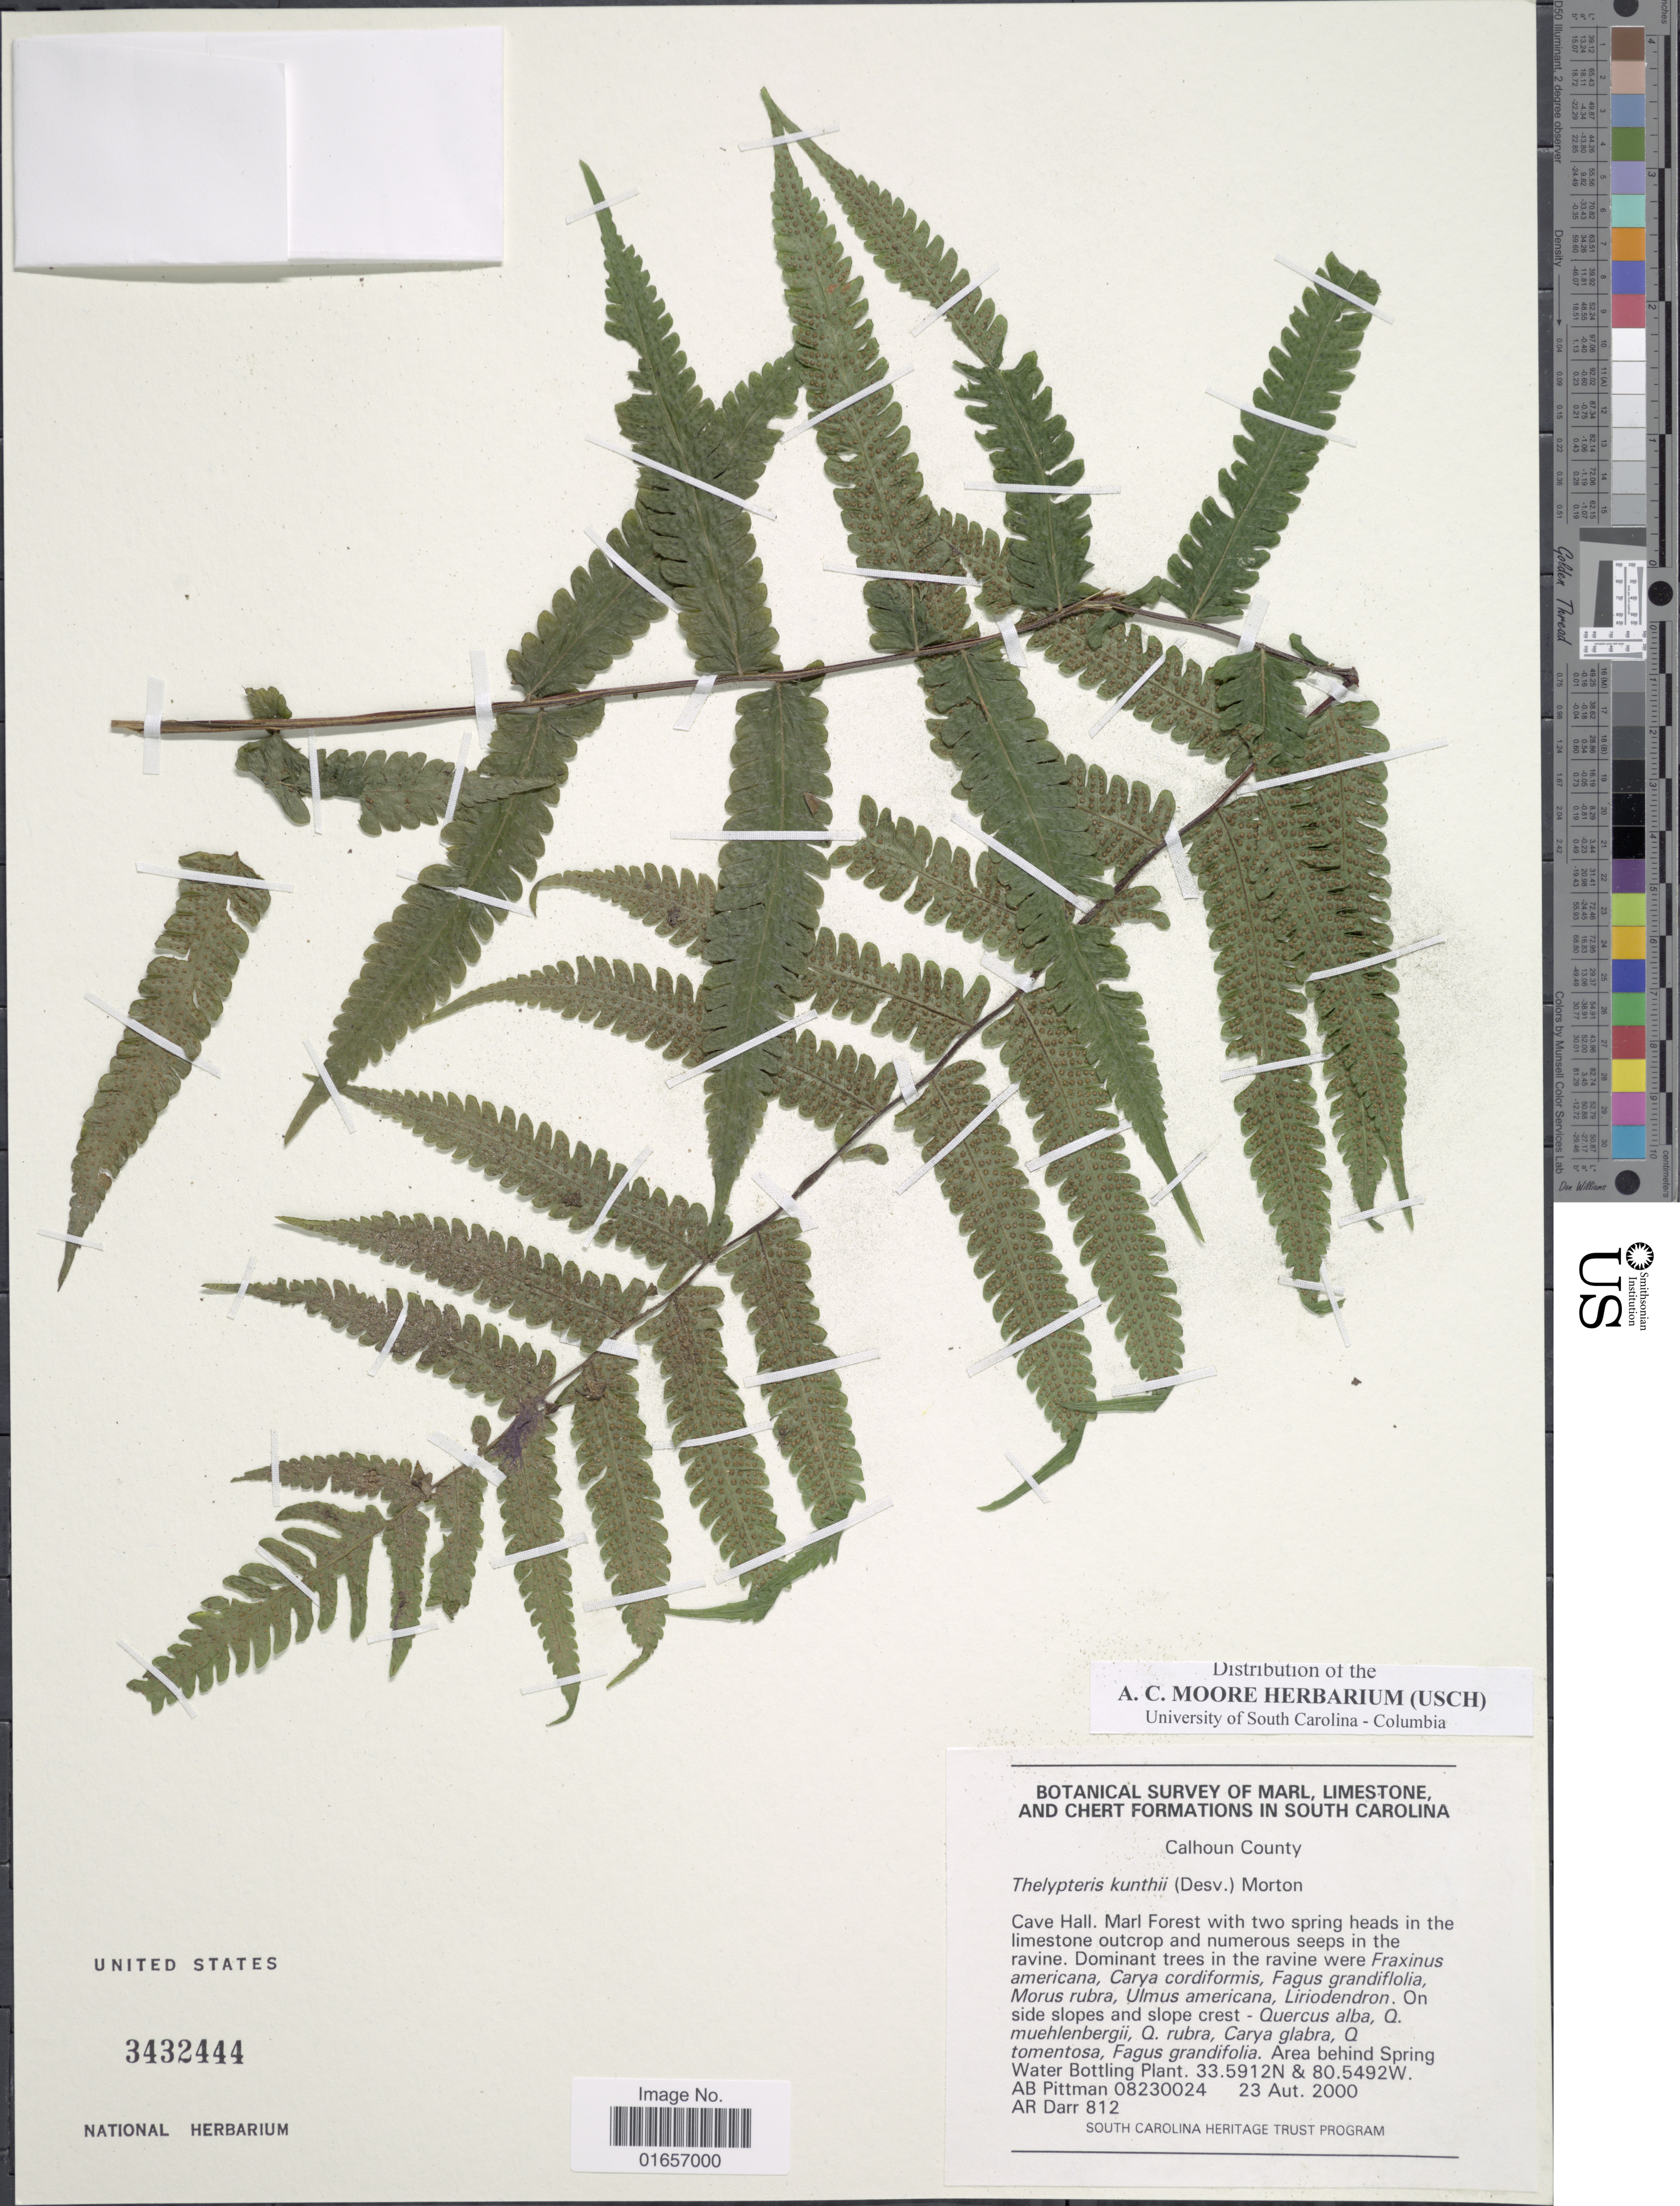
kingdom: Plantae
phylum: Tracheophyta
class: Polypodiopsida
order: Polypodiales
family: Thelypteridaceae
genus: Christella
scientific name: Christella kunthii comb. ined.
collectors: A. B. Pittman & A. Darr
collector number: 812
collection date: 2000-08-23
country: United States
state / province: South Carolina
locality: Calhoun County, Cave Hall, Marl Forest, area behind Spring Water Bottling Plant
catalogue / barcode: US 3432444